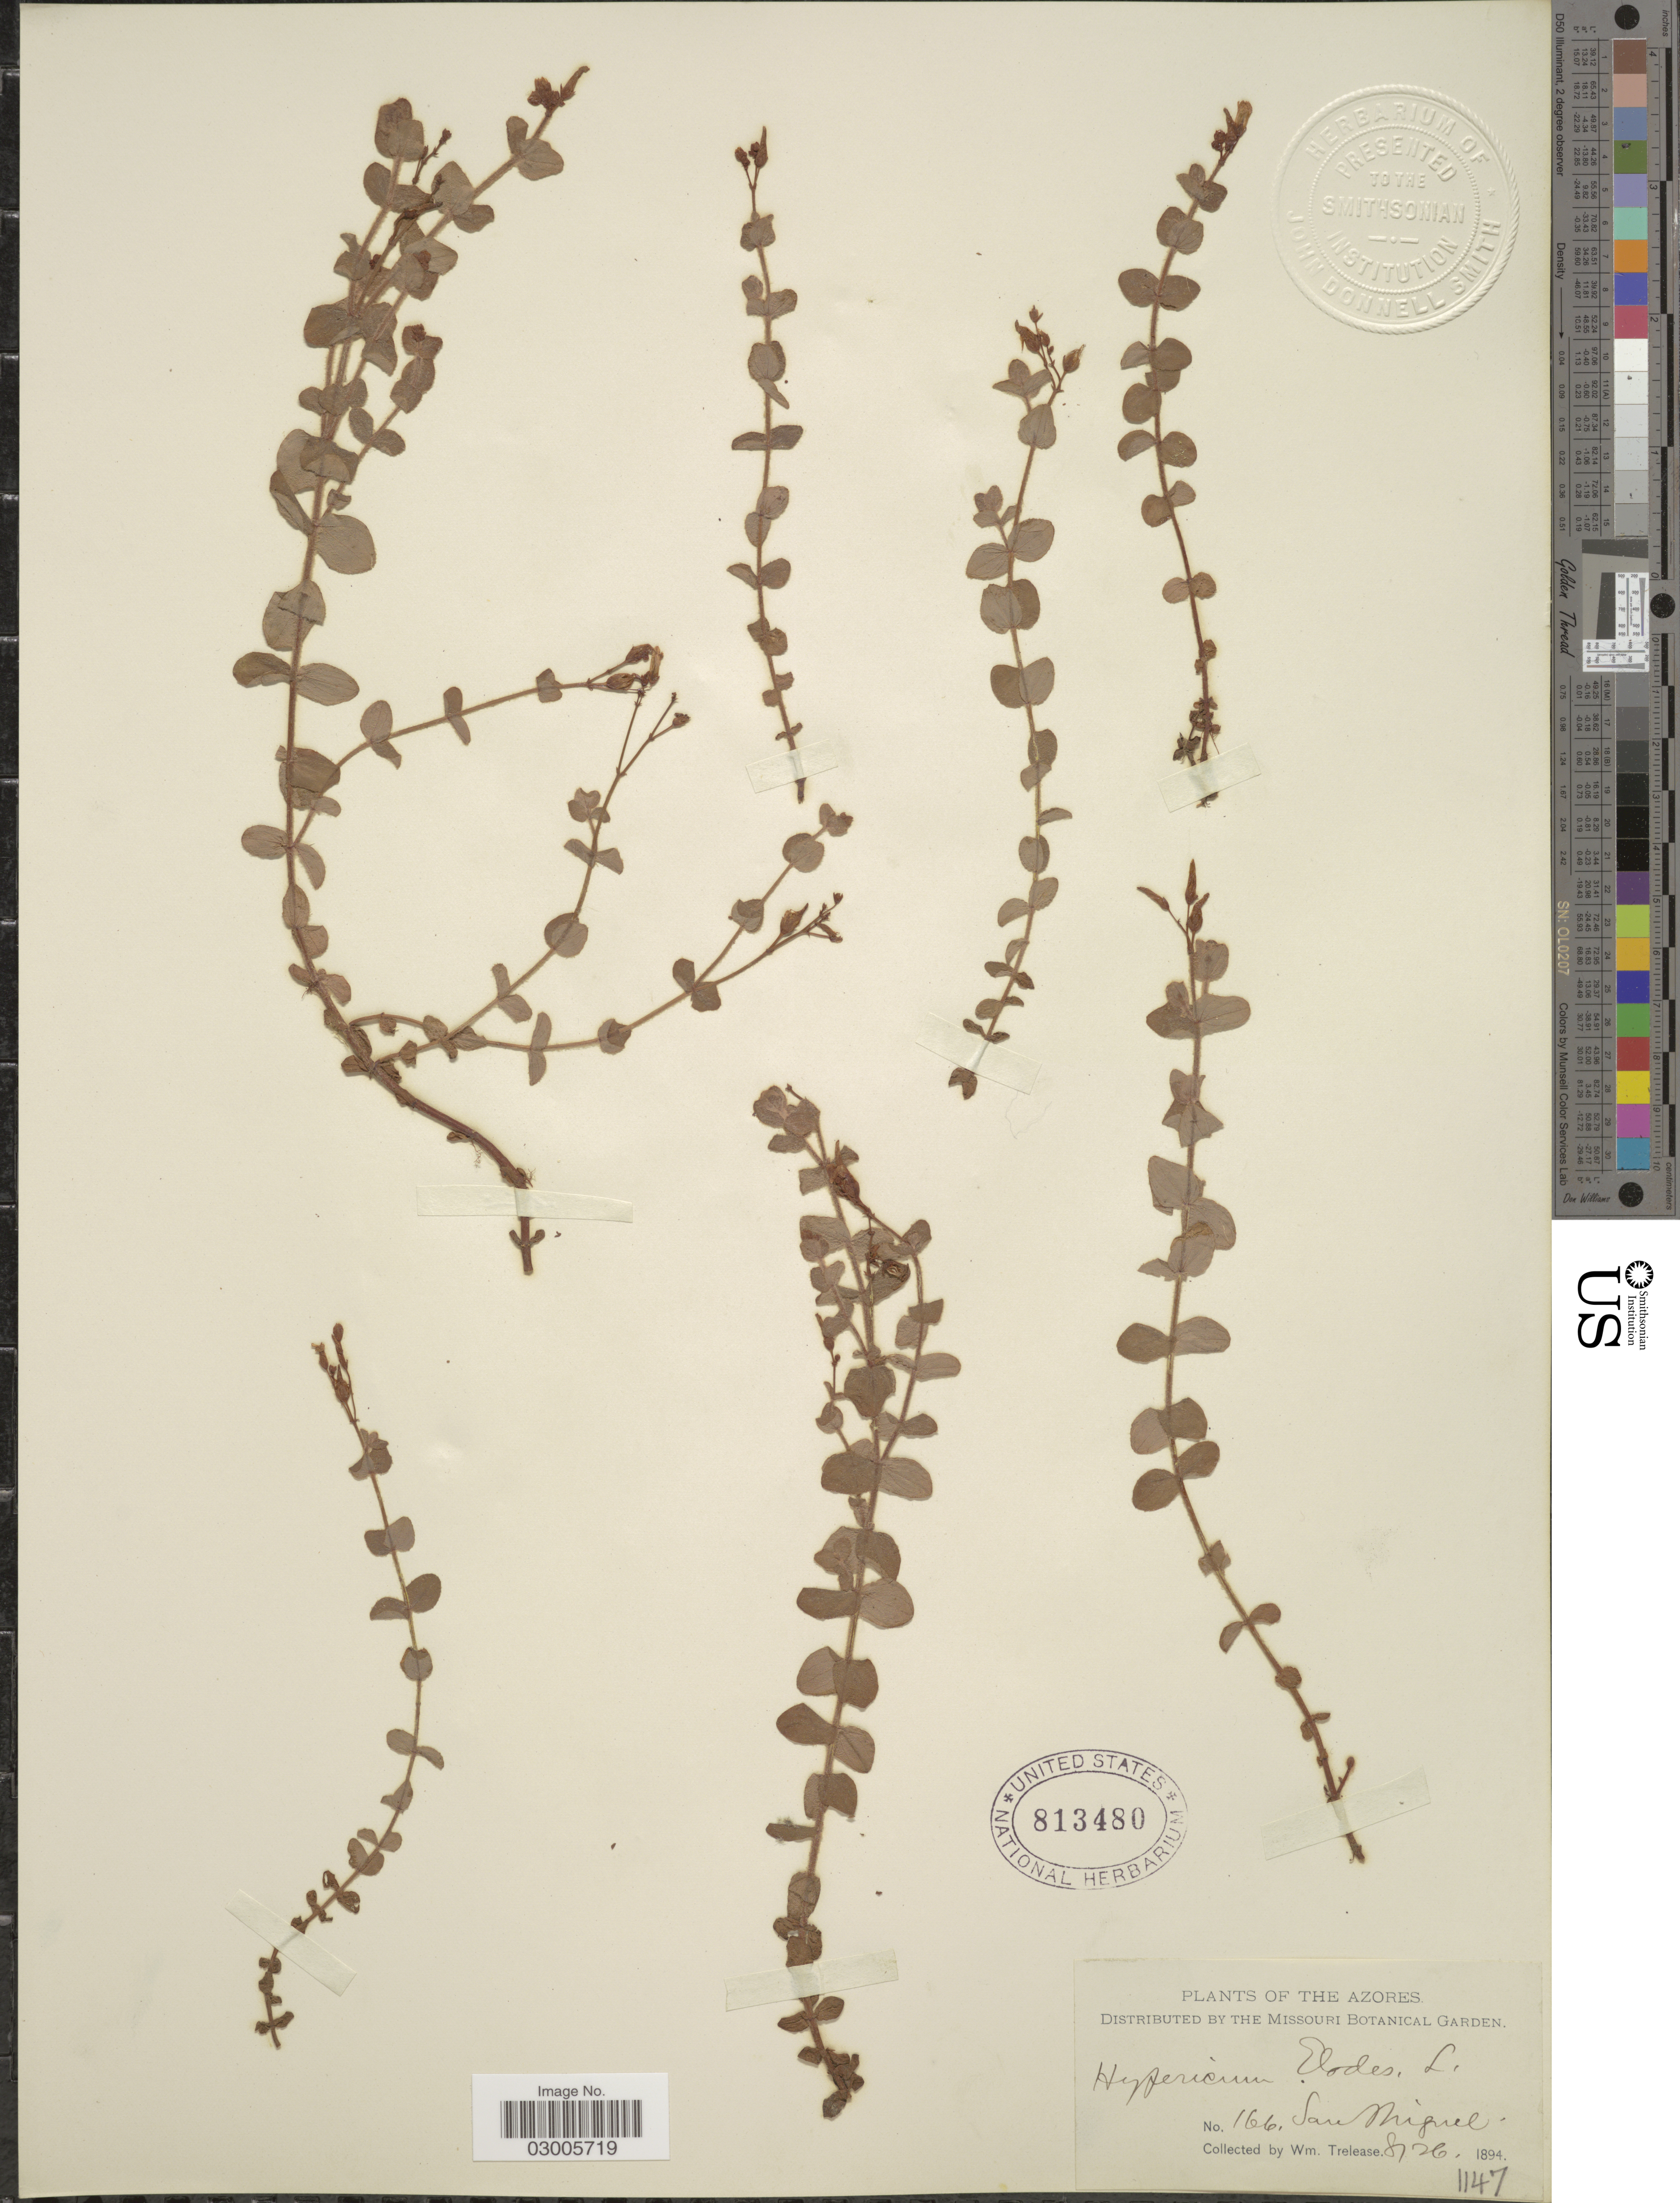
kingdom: Plantae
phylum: Tracheophyta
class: Magnoliopsida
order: Malpighiales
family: Hypericaceae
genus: Hypericum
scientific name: Hypericum elodes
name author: L.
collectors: W. Trelease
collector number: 166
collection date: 1894-08-26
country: Portugal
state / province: Azores (Aut. Reg.)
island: São Miguel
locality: San Miguel.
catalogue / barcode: US 813480